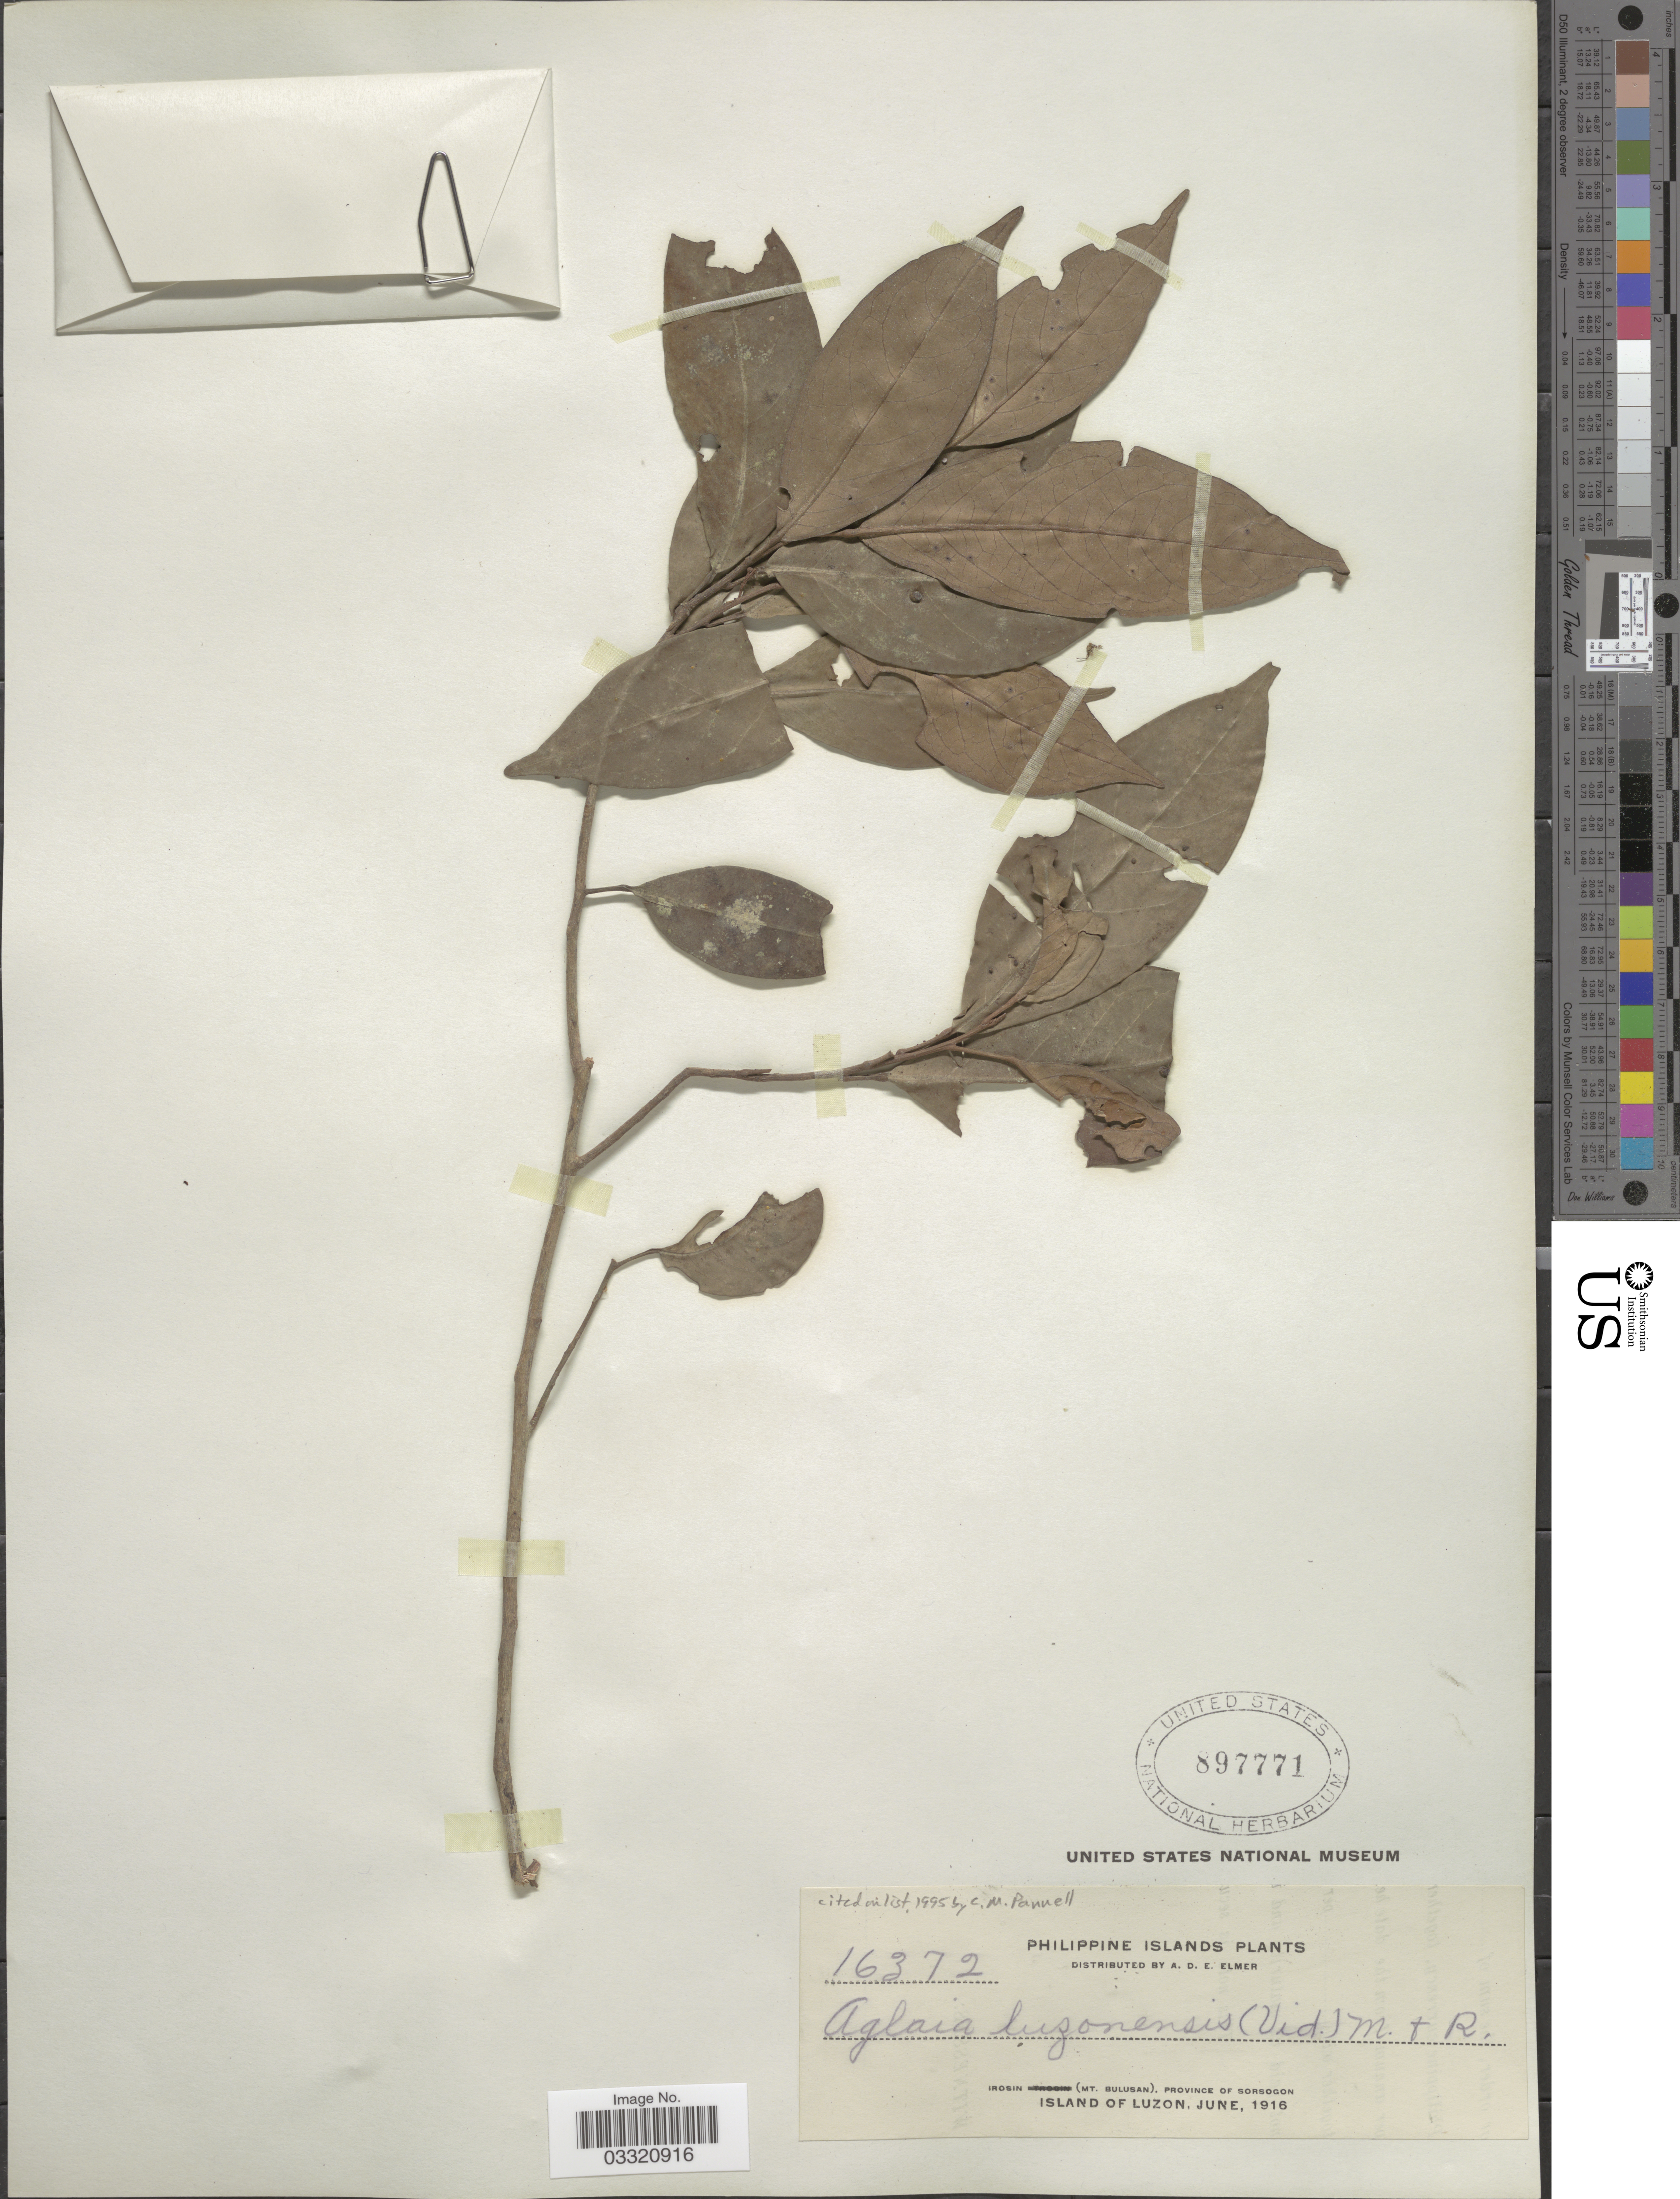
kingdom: Plantae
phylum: Tracheophyta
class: Magnoliopsida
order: Sapindales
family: Meliaceae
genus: Aglaia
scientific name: Aglaia luzoniensis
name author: (S. Vidal) Merr. & Rolfe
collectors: A. D. E. Elmer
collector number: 16372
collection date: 1916-06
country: Philippines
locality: Irosin (Mt. Bulusan), Province of Sorsogon. Island of Luzon.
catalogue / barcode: US 897771